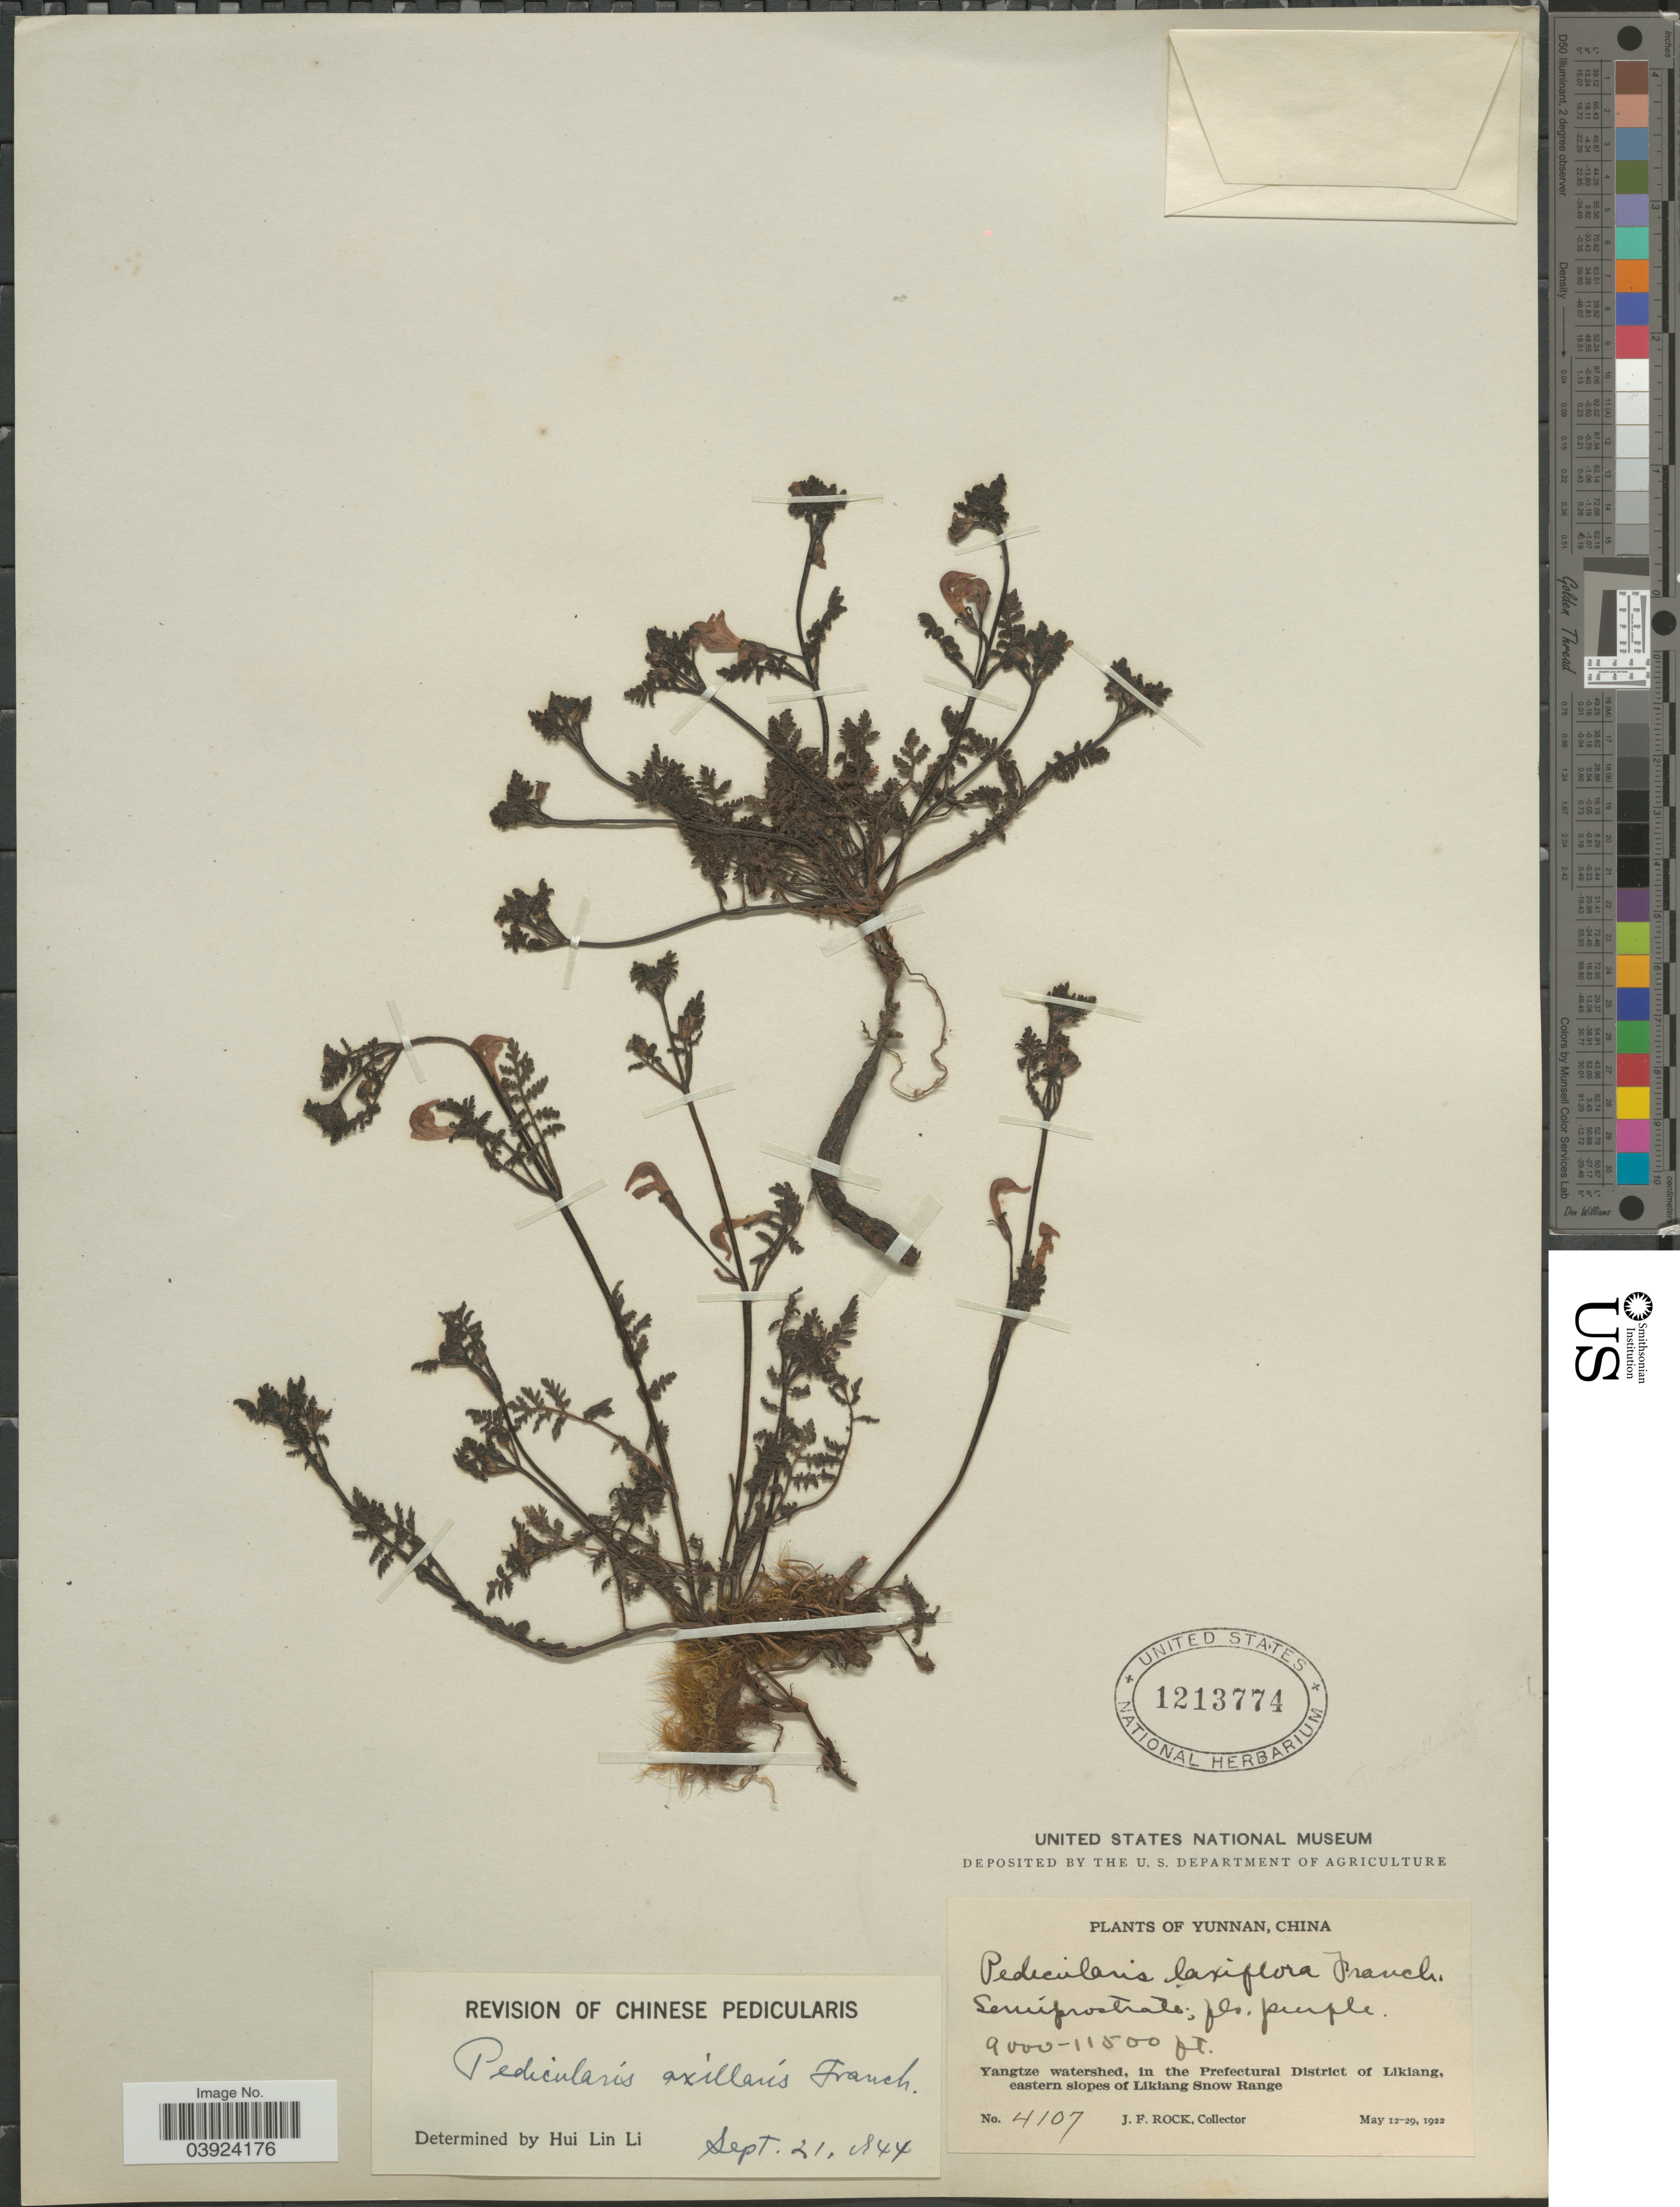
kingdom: Plantae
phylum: Tracheophyta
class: Magnoliopsida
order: Lamiales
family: Orobanchaceae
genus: Pedicularis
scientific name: Pedicularis axillaris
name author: Franch. ex Maxim.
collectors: J. Rock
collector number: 4107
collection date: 1922-05-12/1922-05-29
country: China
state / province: Yunnan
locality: Yangtze watershed, in the Prefectural District of Likiang, eastern slopes of Likiang Snow Range.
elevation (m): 2743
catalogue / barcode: US 1213774